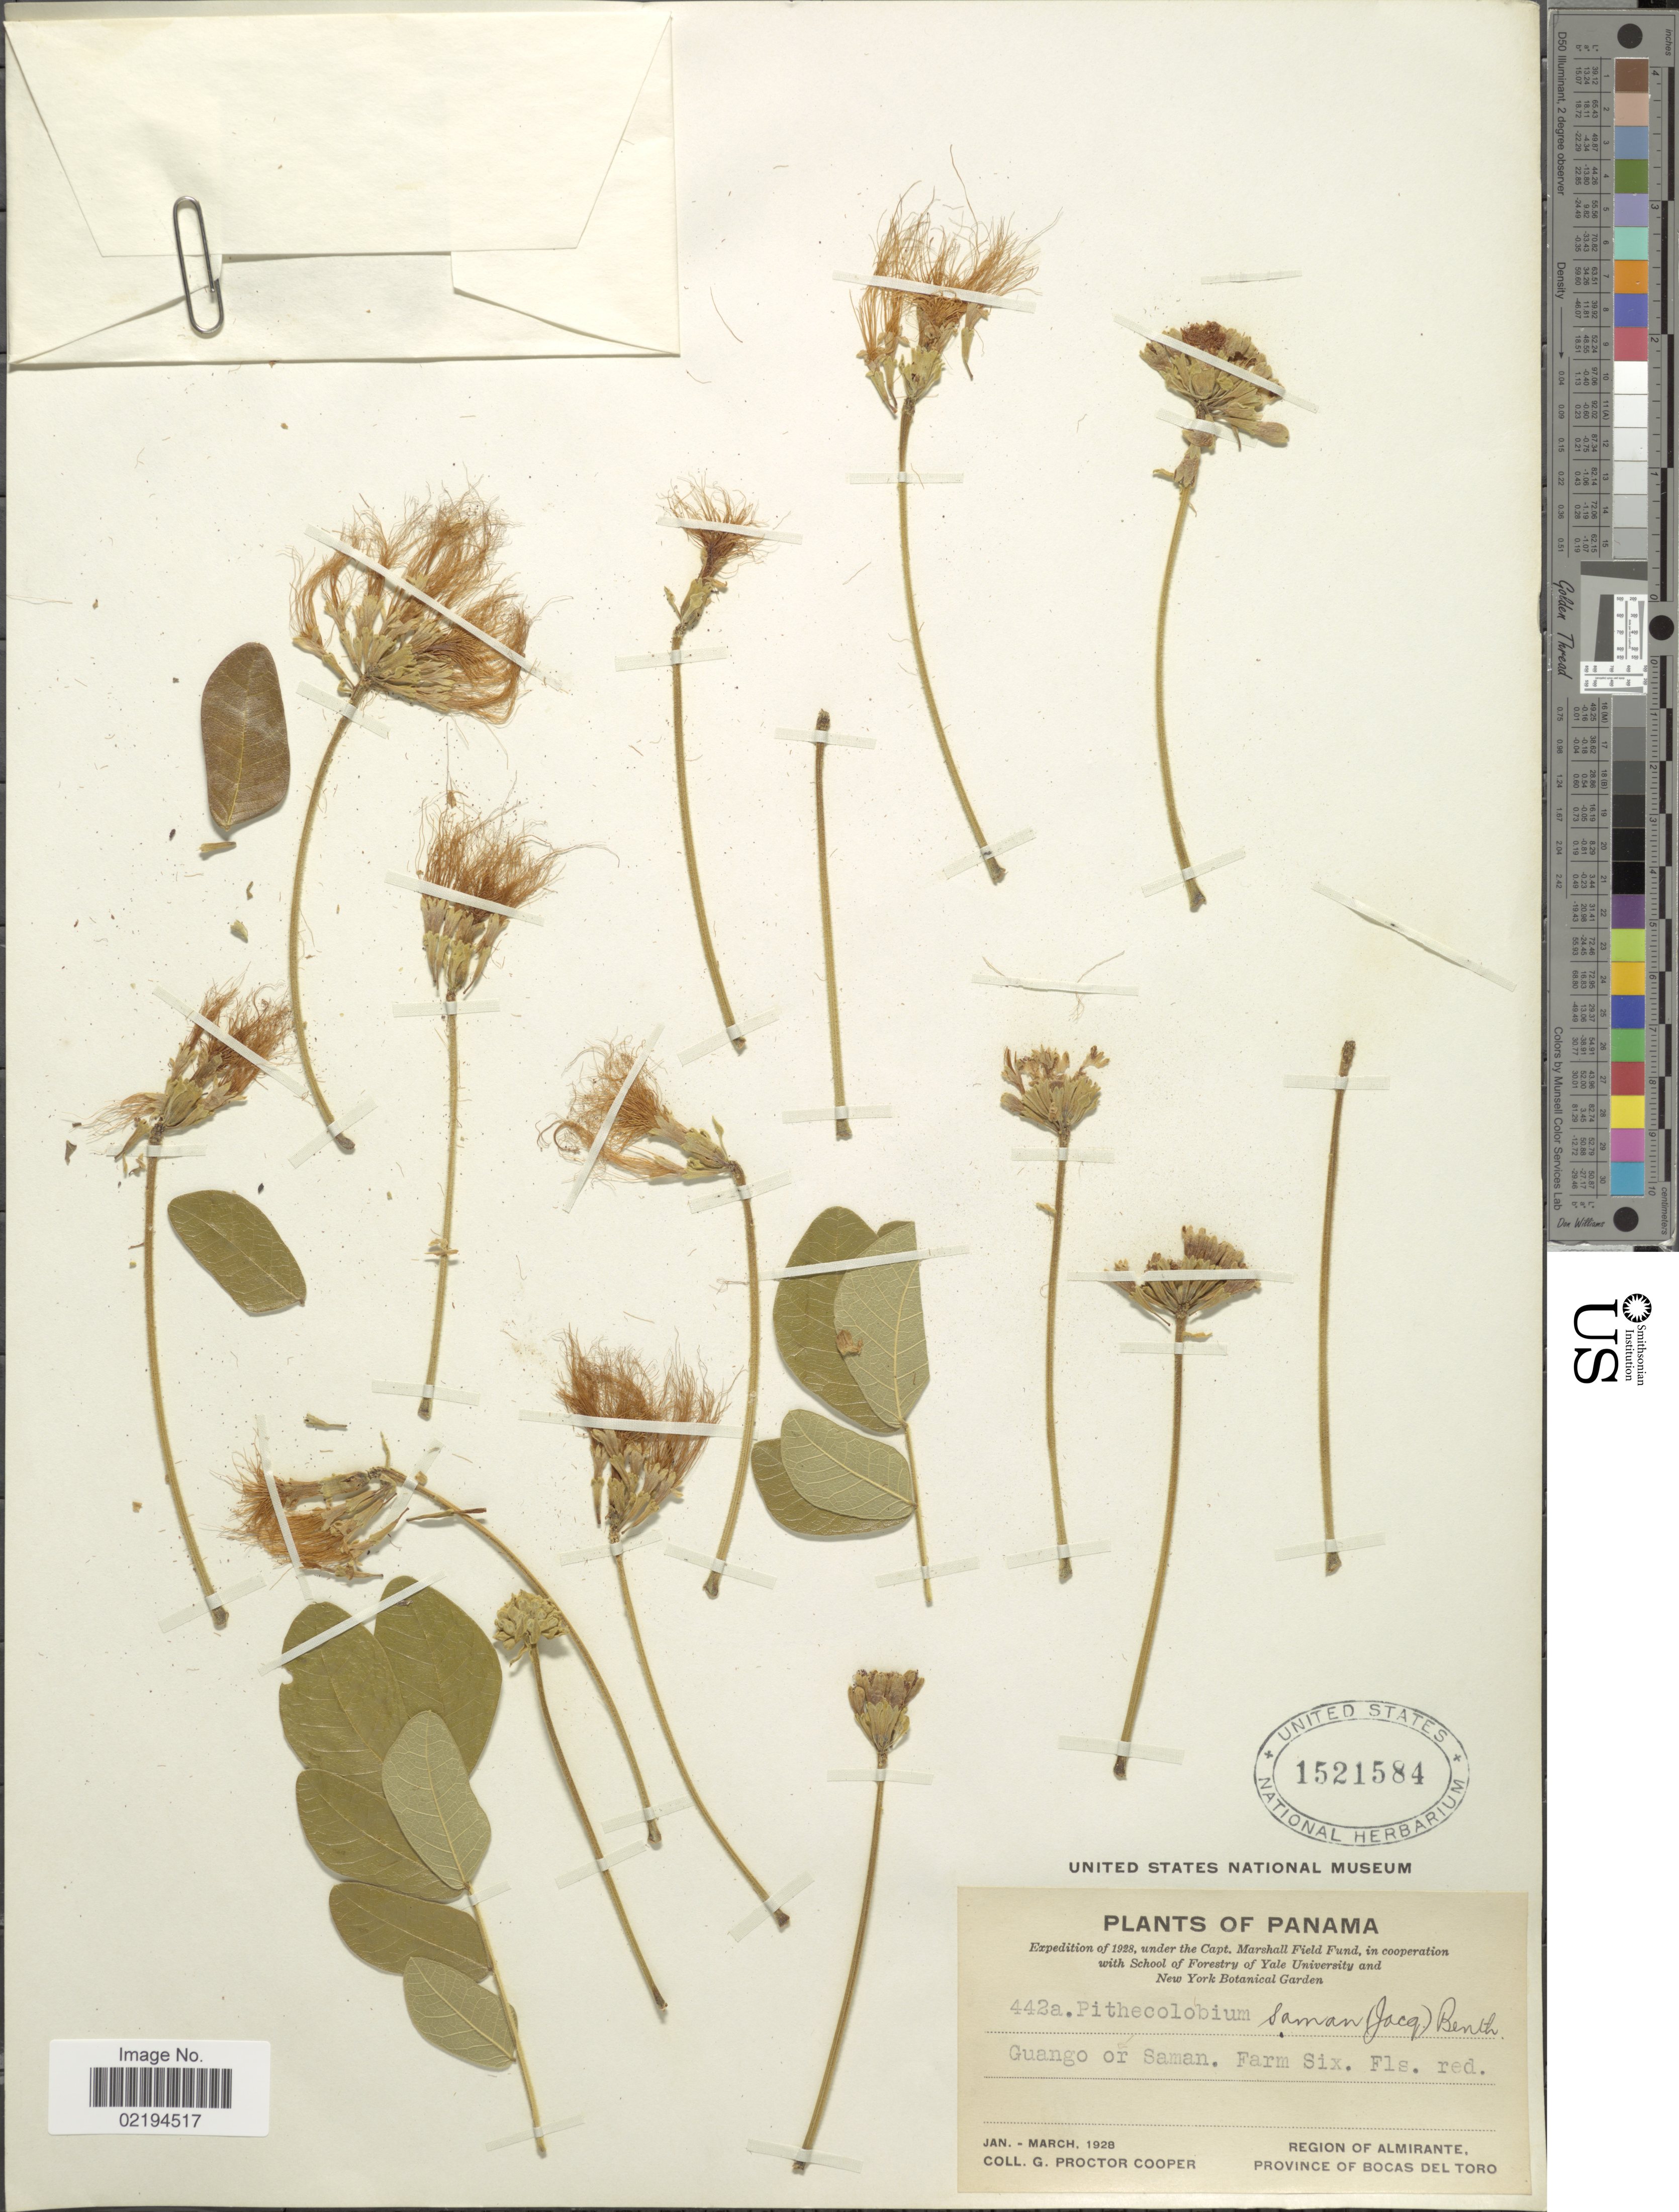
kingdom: Plantae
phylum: Tracheophyta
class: Magnoliopsida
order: Fabales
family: Fabaceae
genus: Samanea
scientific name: Samanea saman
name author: (Jacq.) Merr.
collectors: G. Cooper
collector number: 442a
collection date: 1928-01/1928-03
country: Panama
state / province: Bocas del Toro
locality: Guango or Saman, Farm Six. Fls. red, region of Almirante.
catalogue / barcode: US 1521584